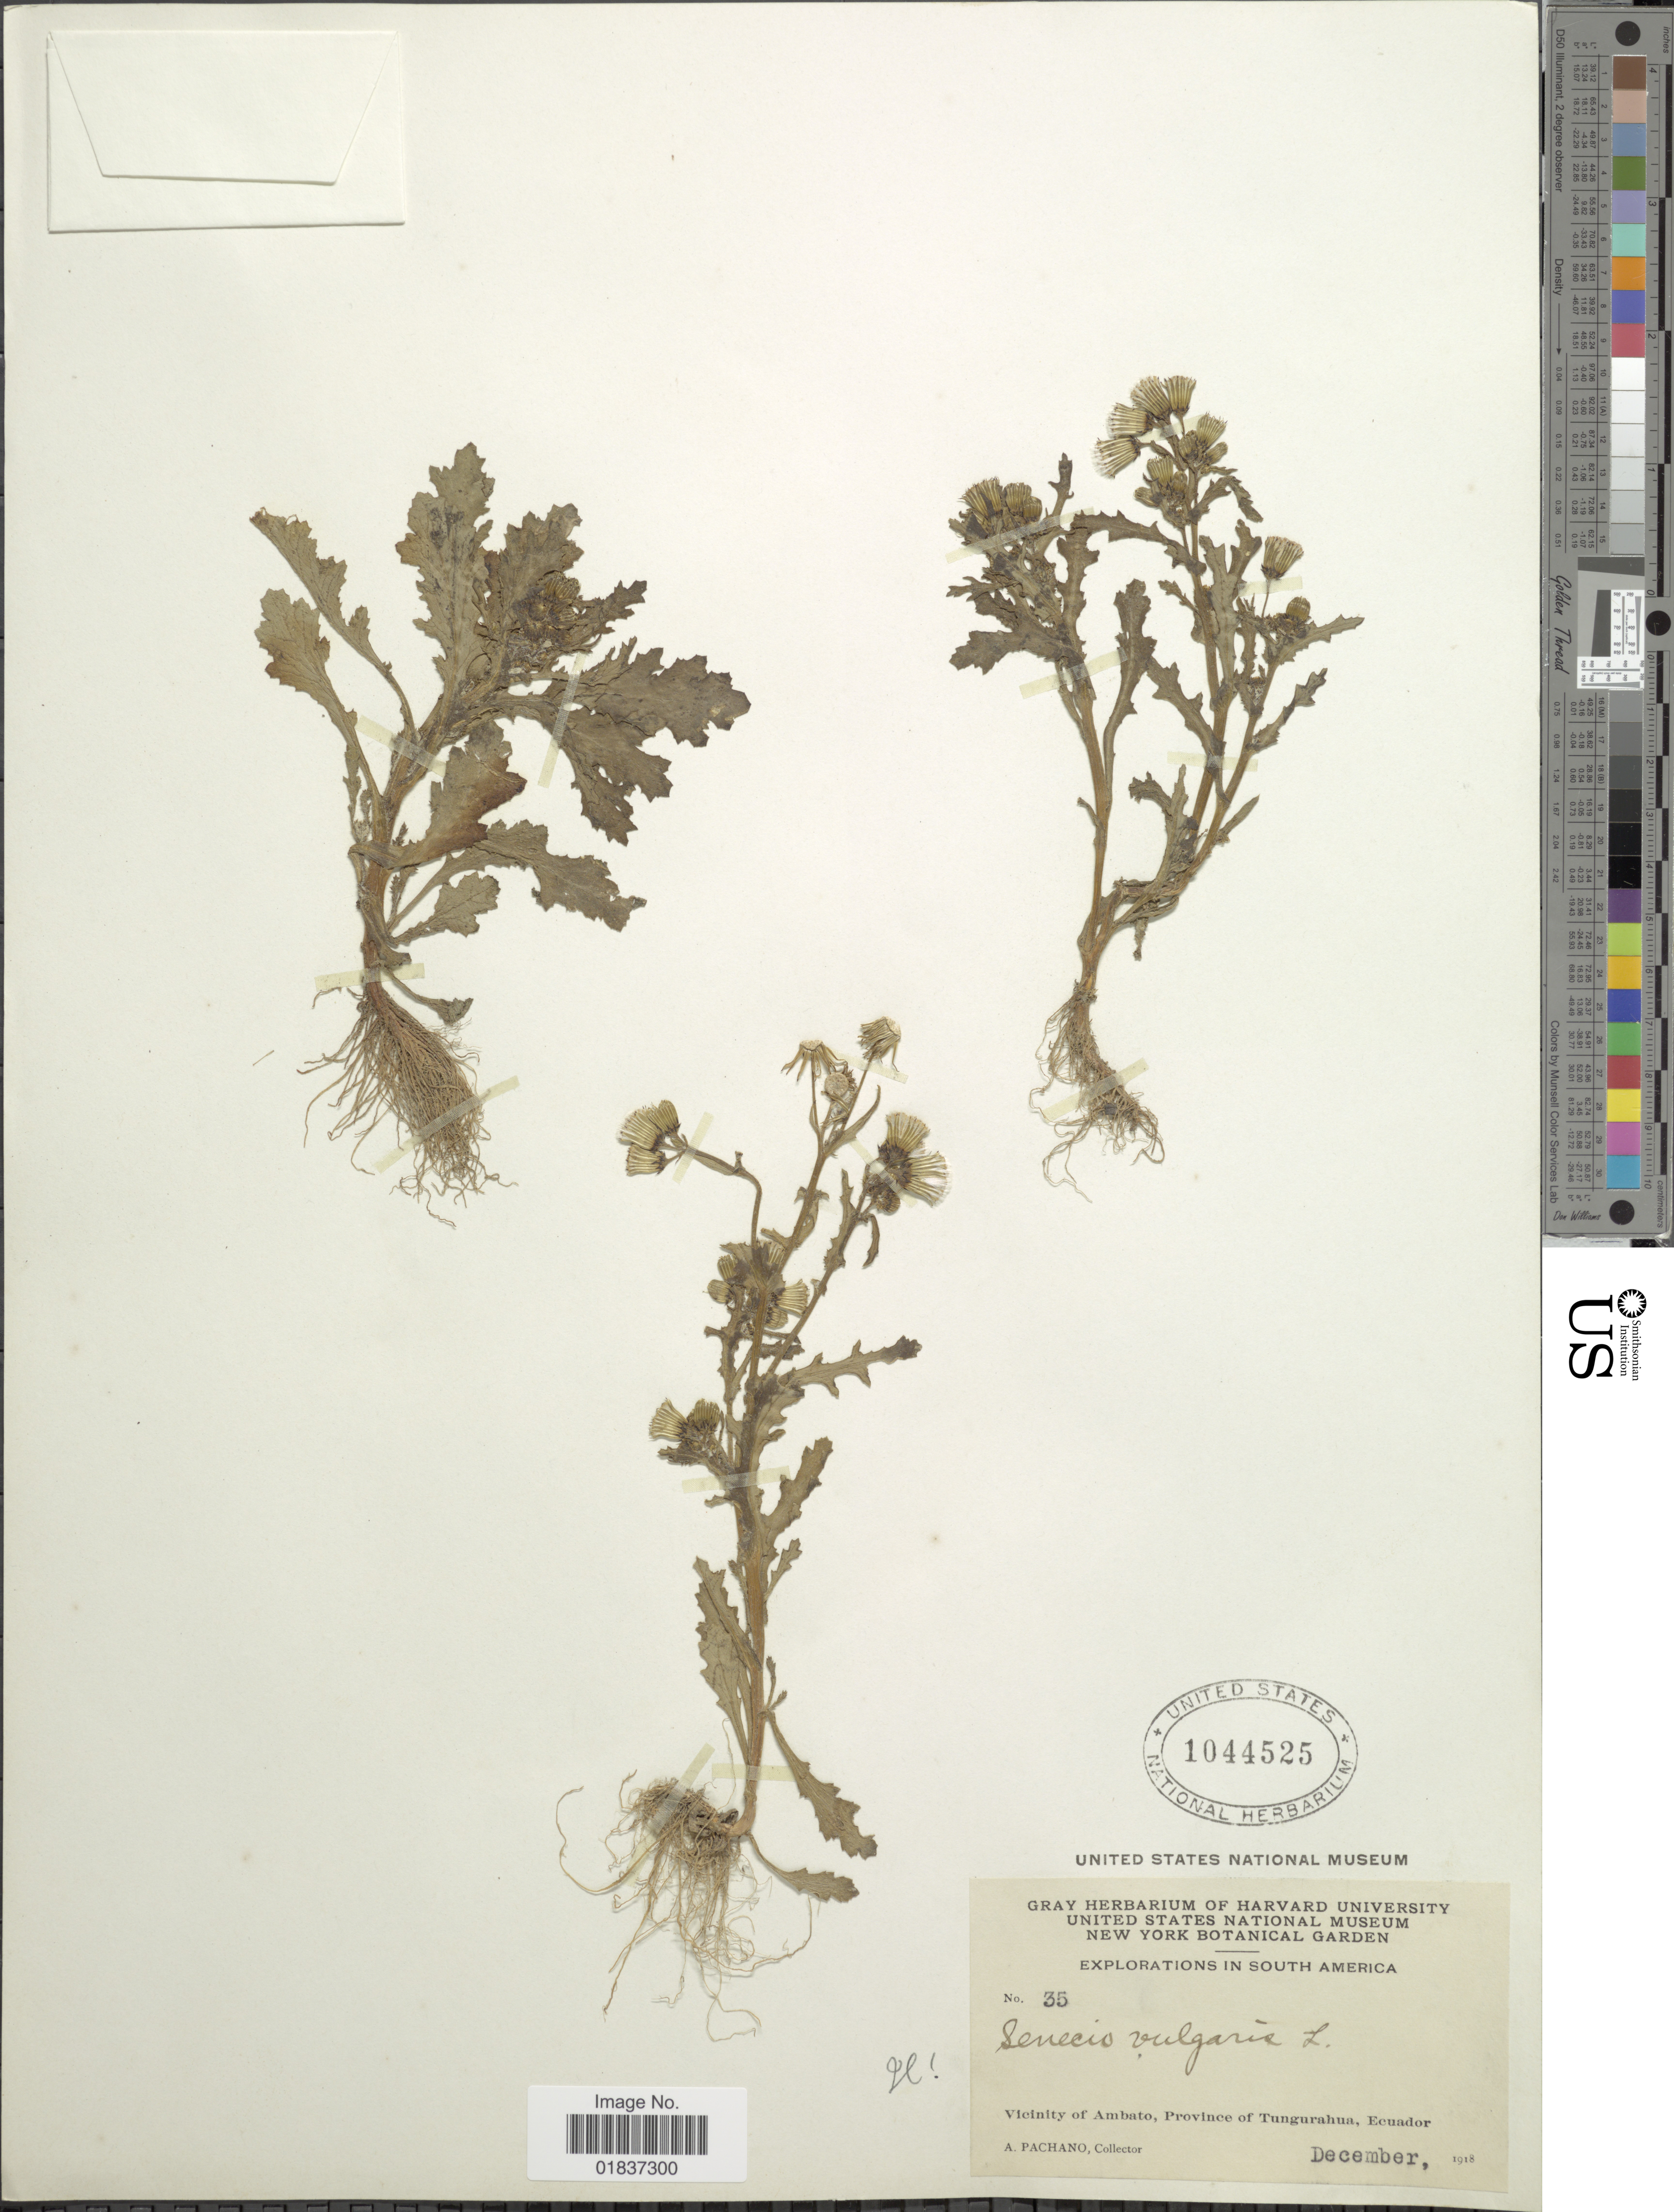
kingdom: Plantae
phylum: Tracheophyta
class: Magnoliopsida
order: Asterales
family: Asteraceae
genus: Senecio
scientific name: Senecio vulgaris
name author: L.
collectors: A. Pachano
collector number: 35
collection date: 1918-12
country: Ecuador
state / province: Tungurahua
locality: Vicinity of Ambato, Province of Tungurahua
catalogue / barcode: US 1044525